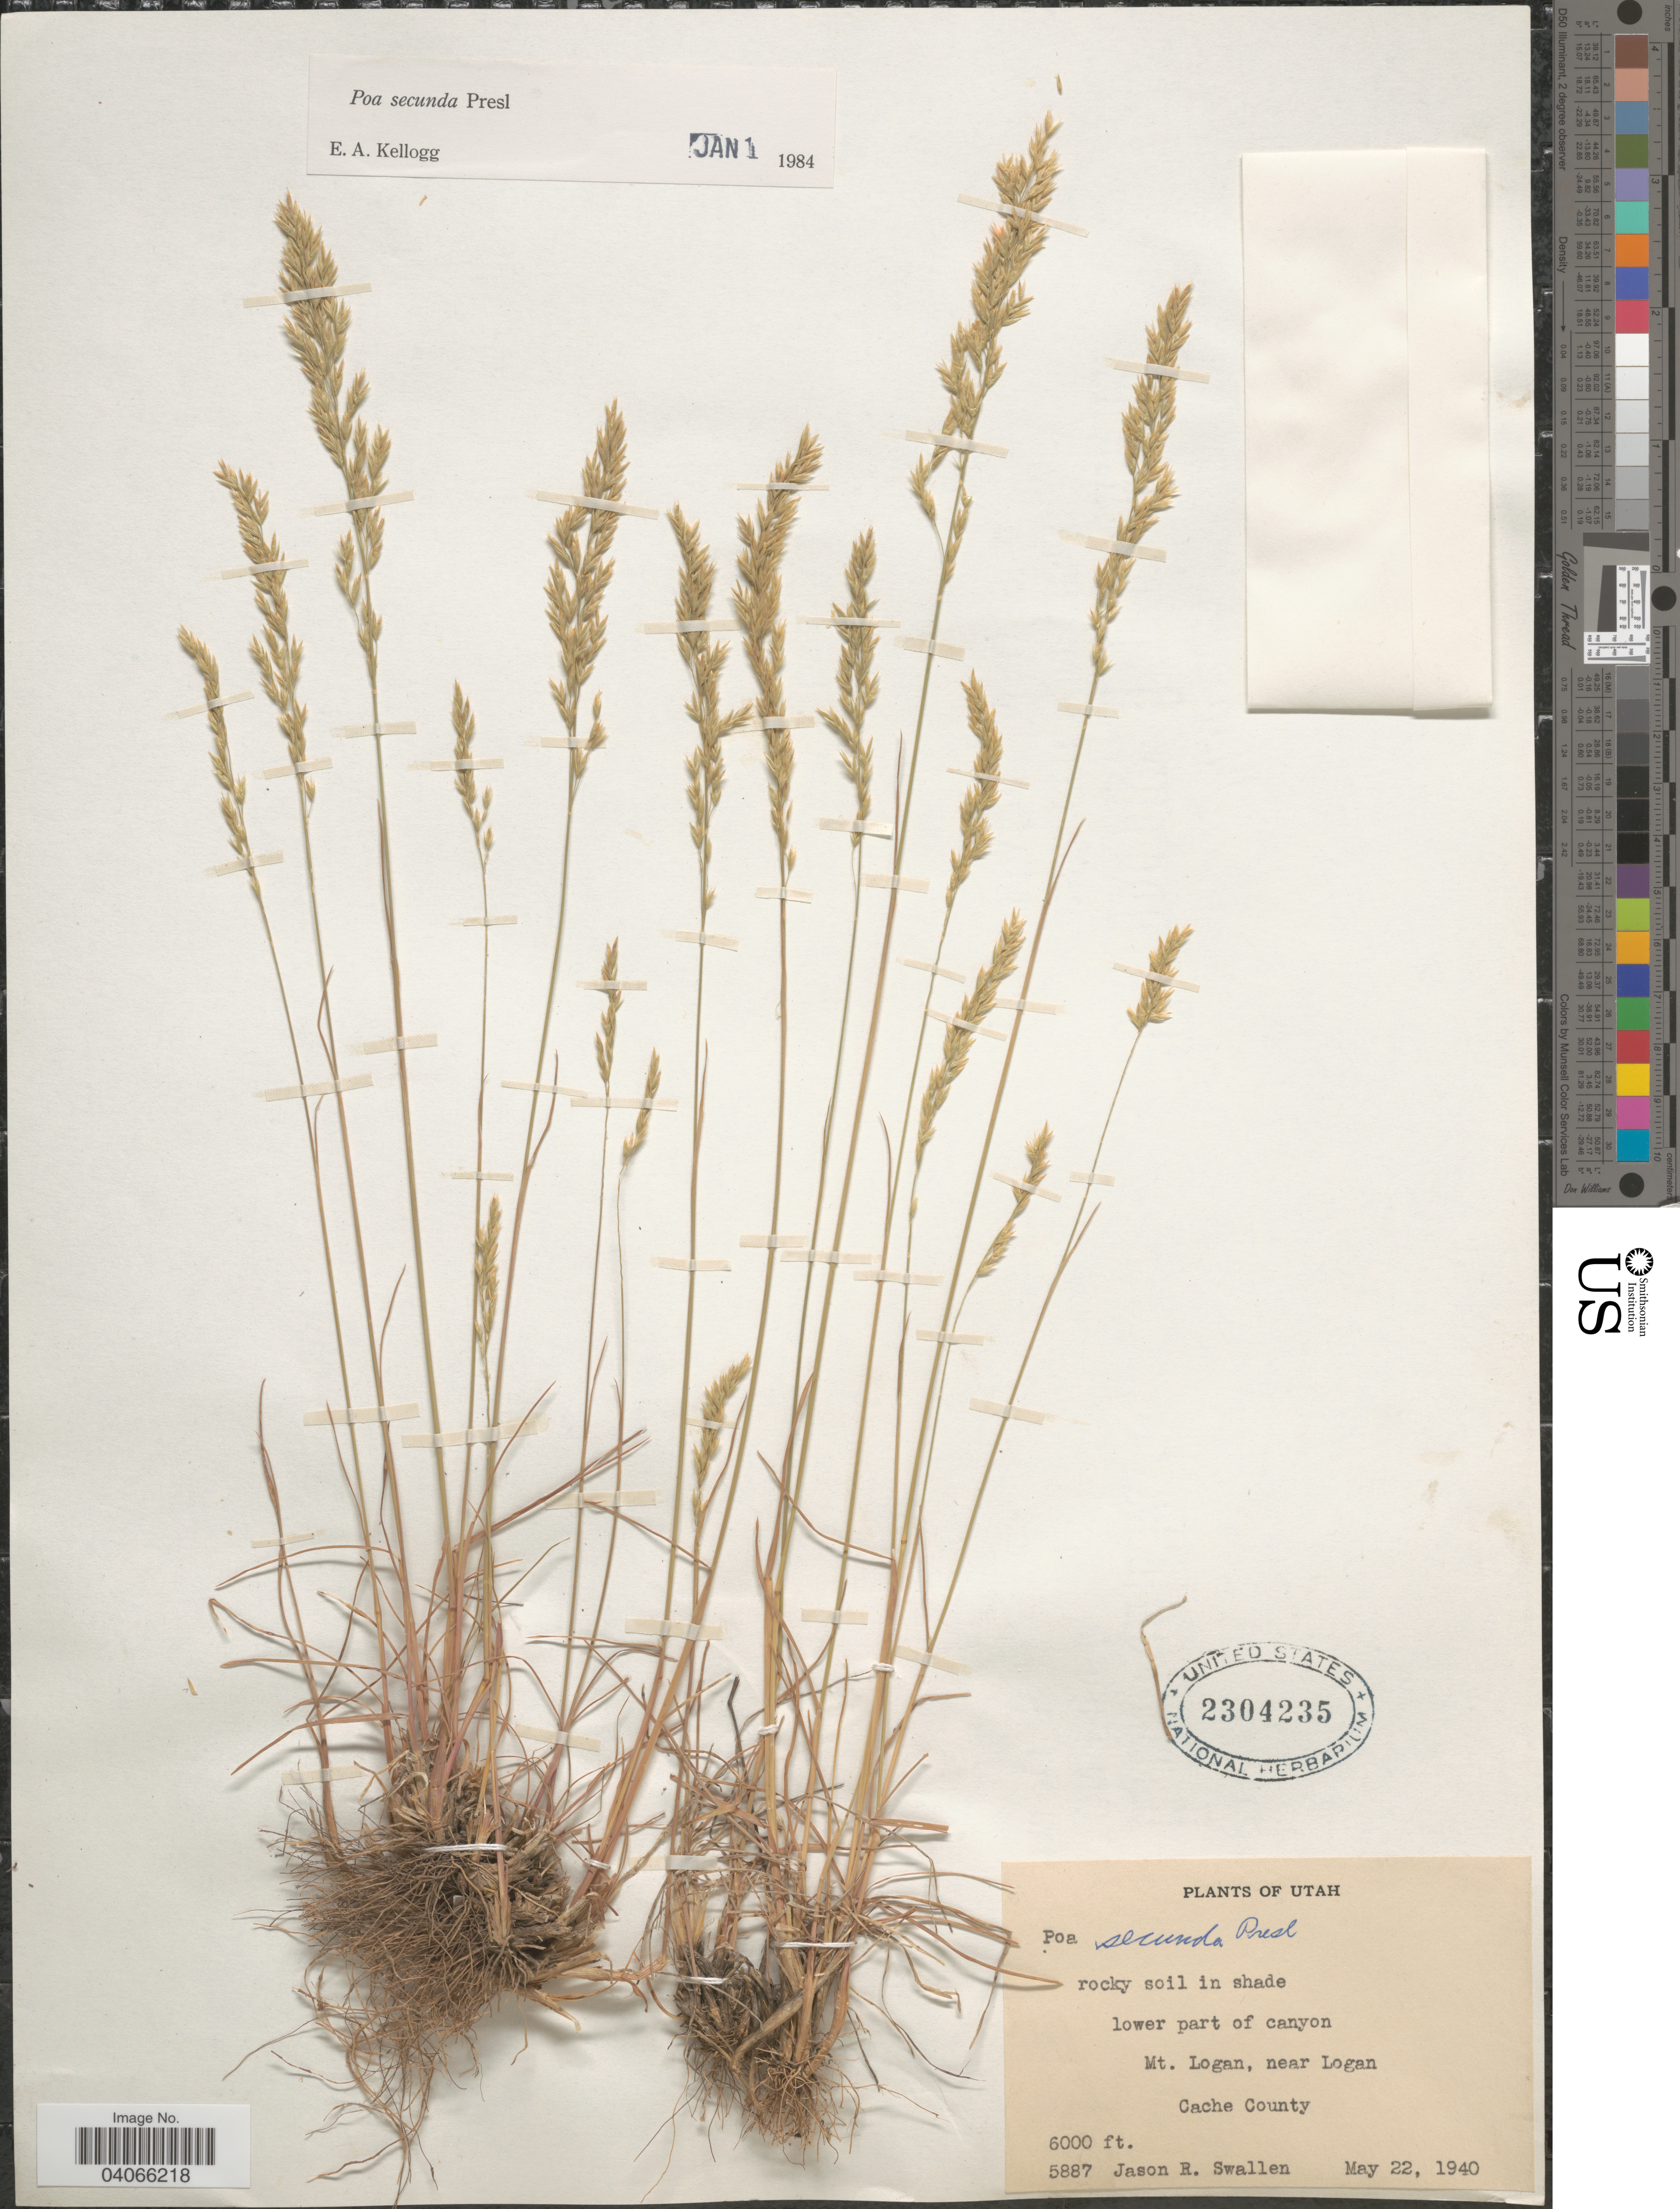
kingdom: Plantae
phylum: Tracheophyta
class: Liliopsida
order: Poales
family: Poaceae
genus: Poa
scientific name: Poa secunda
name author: J. Presl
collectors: J. R. Swallen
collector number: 5887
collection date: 1940-05-22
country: United States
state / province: Utah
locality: Lower part of canyon. Mt. Logan, near Logan. Cache County.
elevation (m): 1829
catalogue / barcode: US 2304235